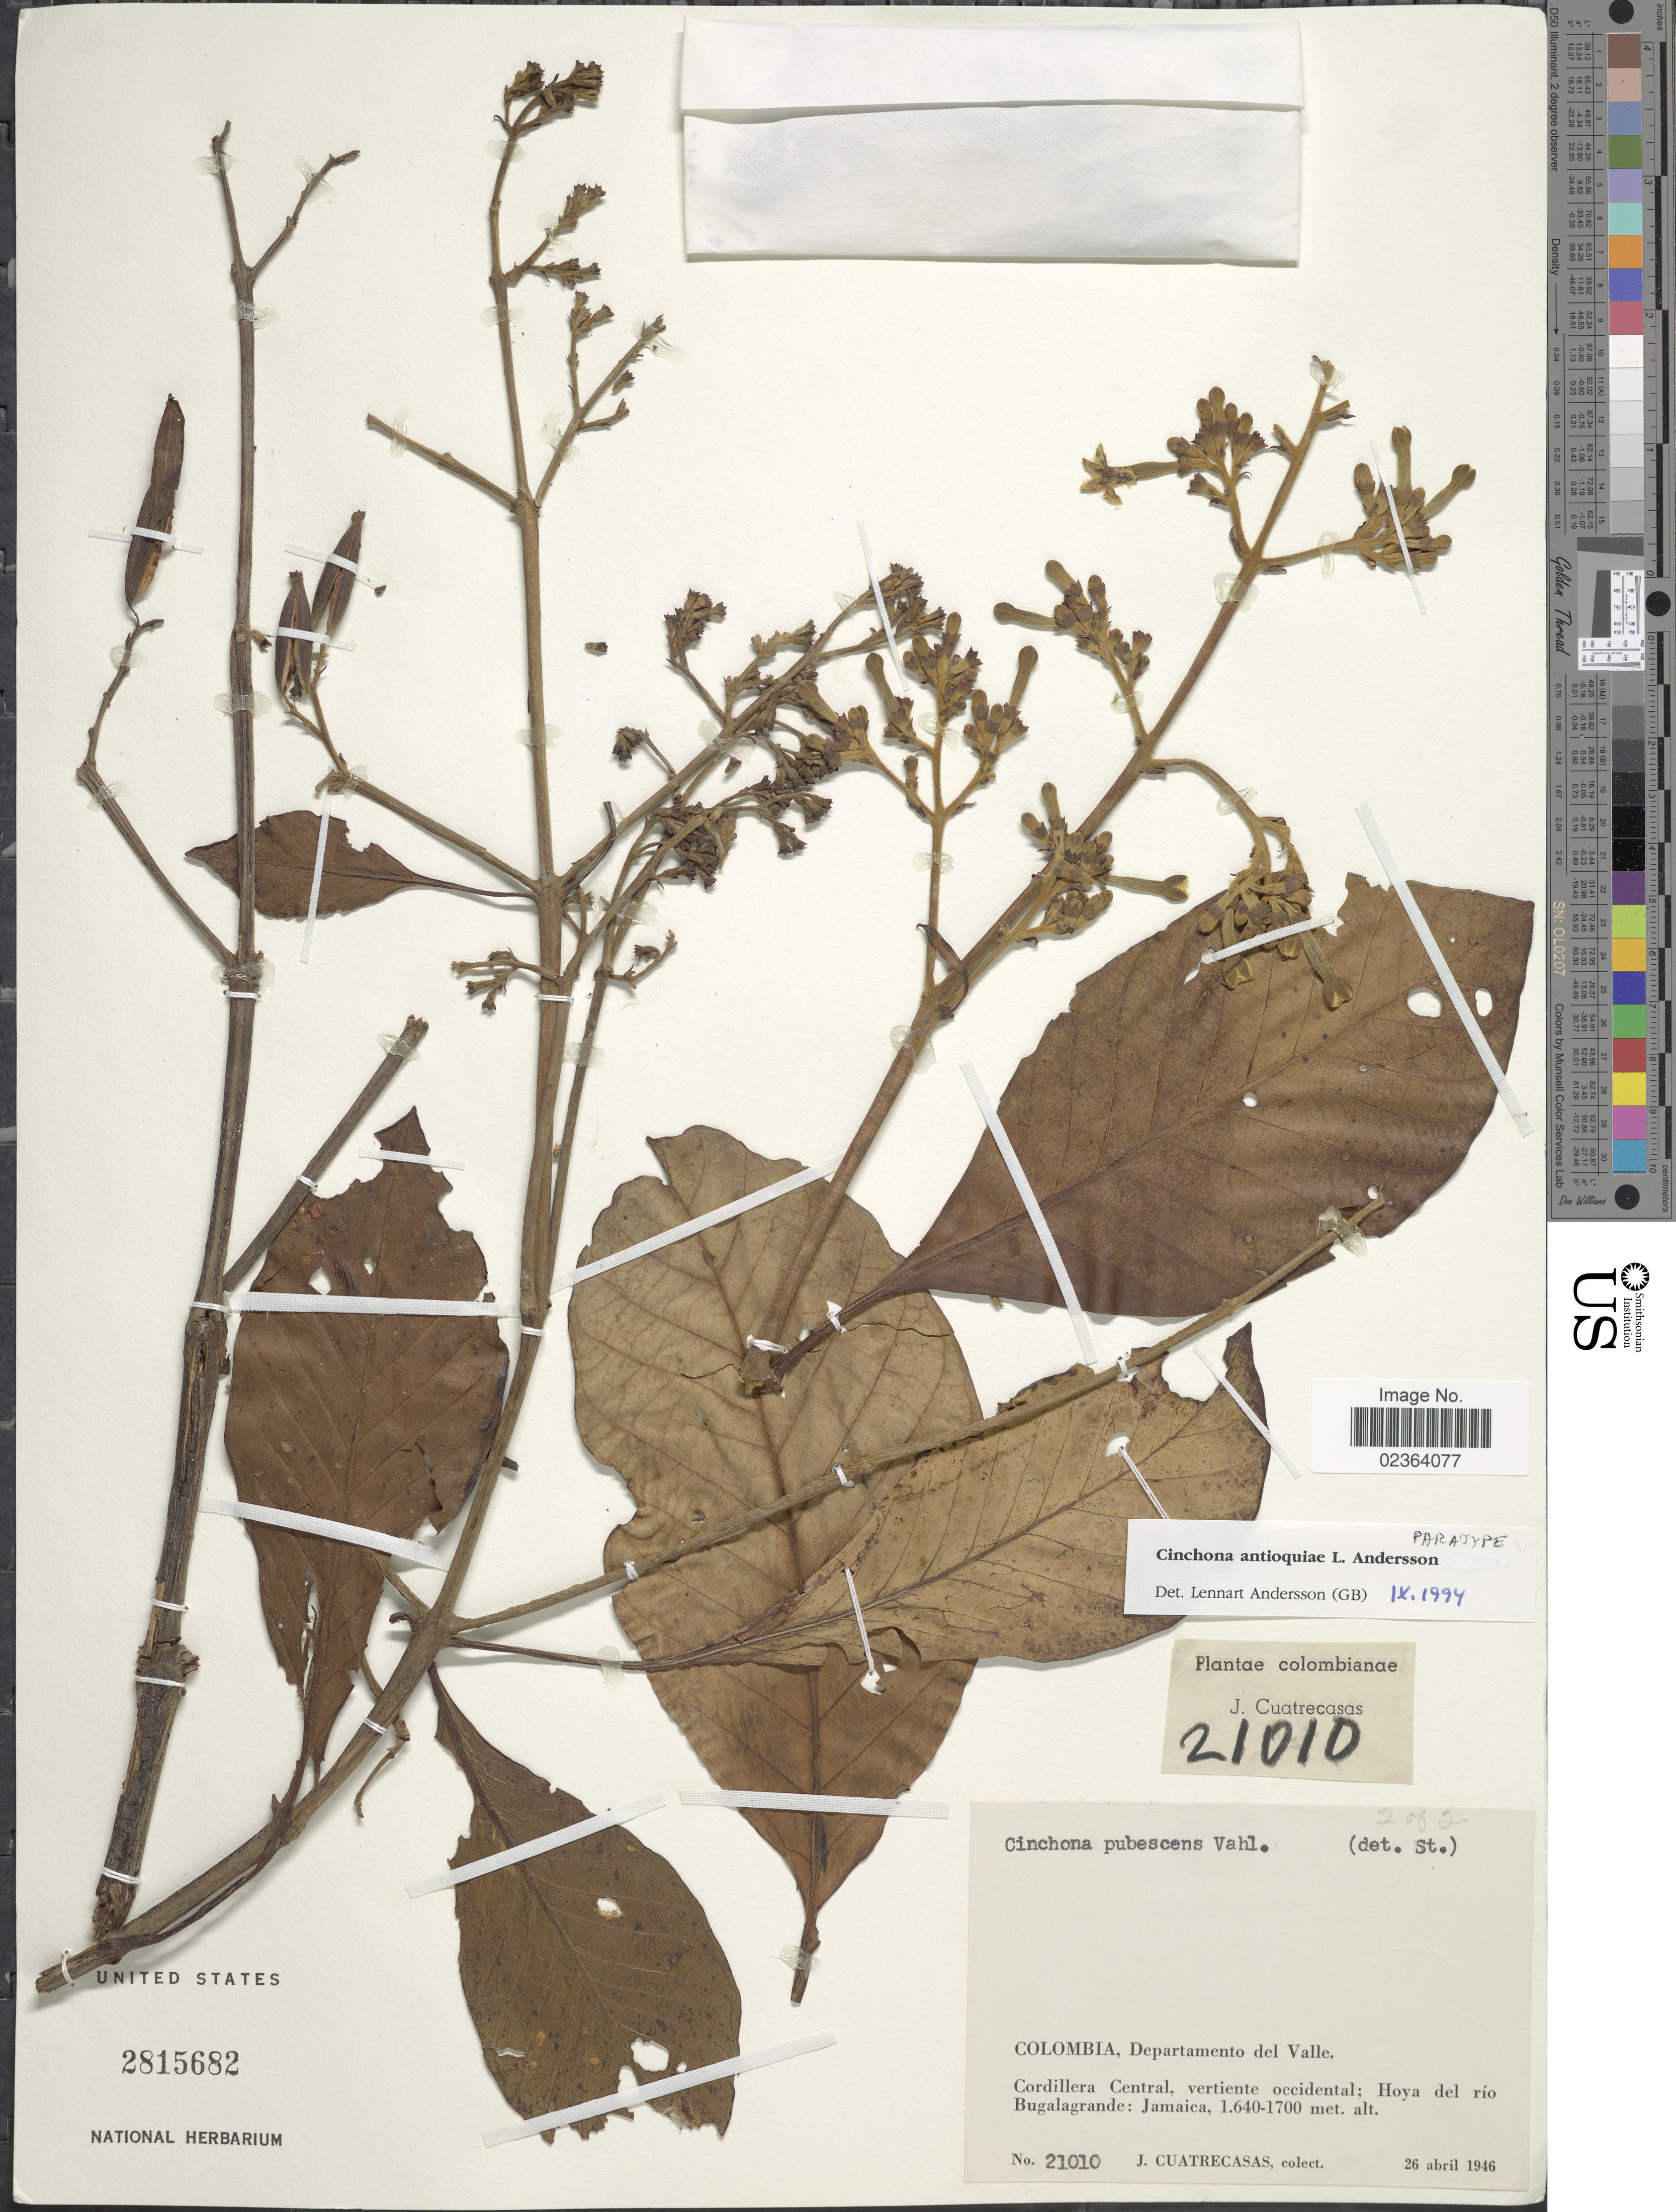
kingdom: Plantae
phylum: Tracheophyta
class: Magnoliopsida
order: Gentianales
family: Rubiaceae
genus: Cinchona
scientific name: Cinchona antioquiae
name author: L. Andersson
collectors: J. Cuatrecasas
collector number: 21010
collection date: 1946-04-26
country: Colombia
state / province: Valle del Cauca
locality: Colombia, Departamento del Valle, Cordillera Central, vertiente occidental: Hoya del rio Bugalagrande: Jamaica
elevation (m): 1640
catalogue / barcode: US 2815682